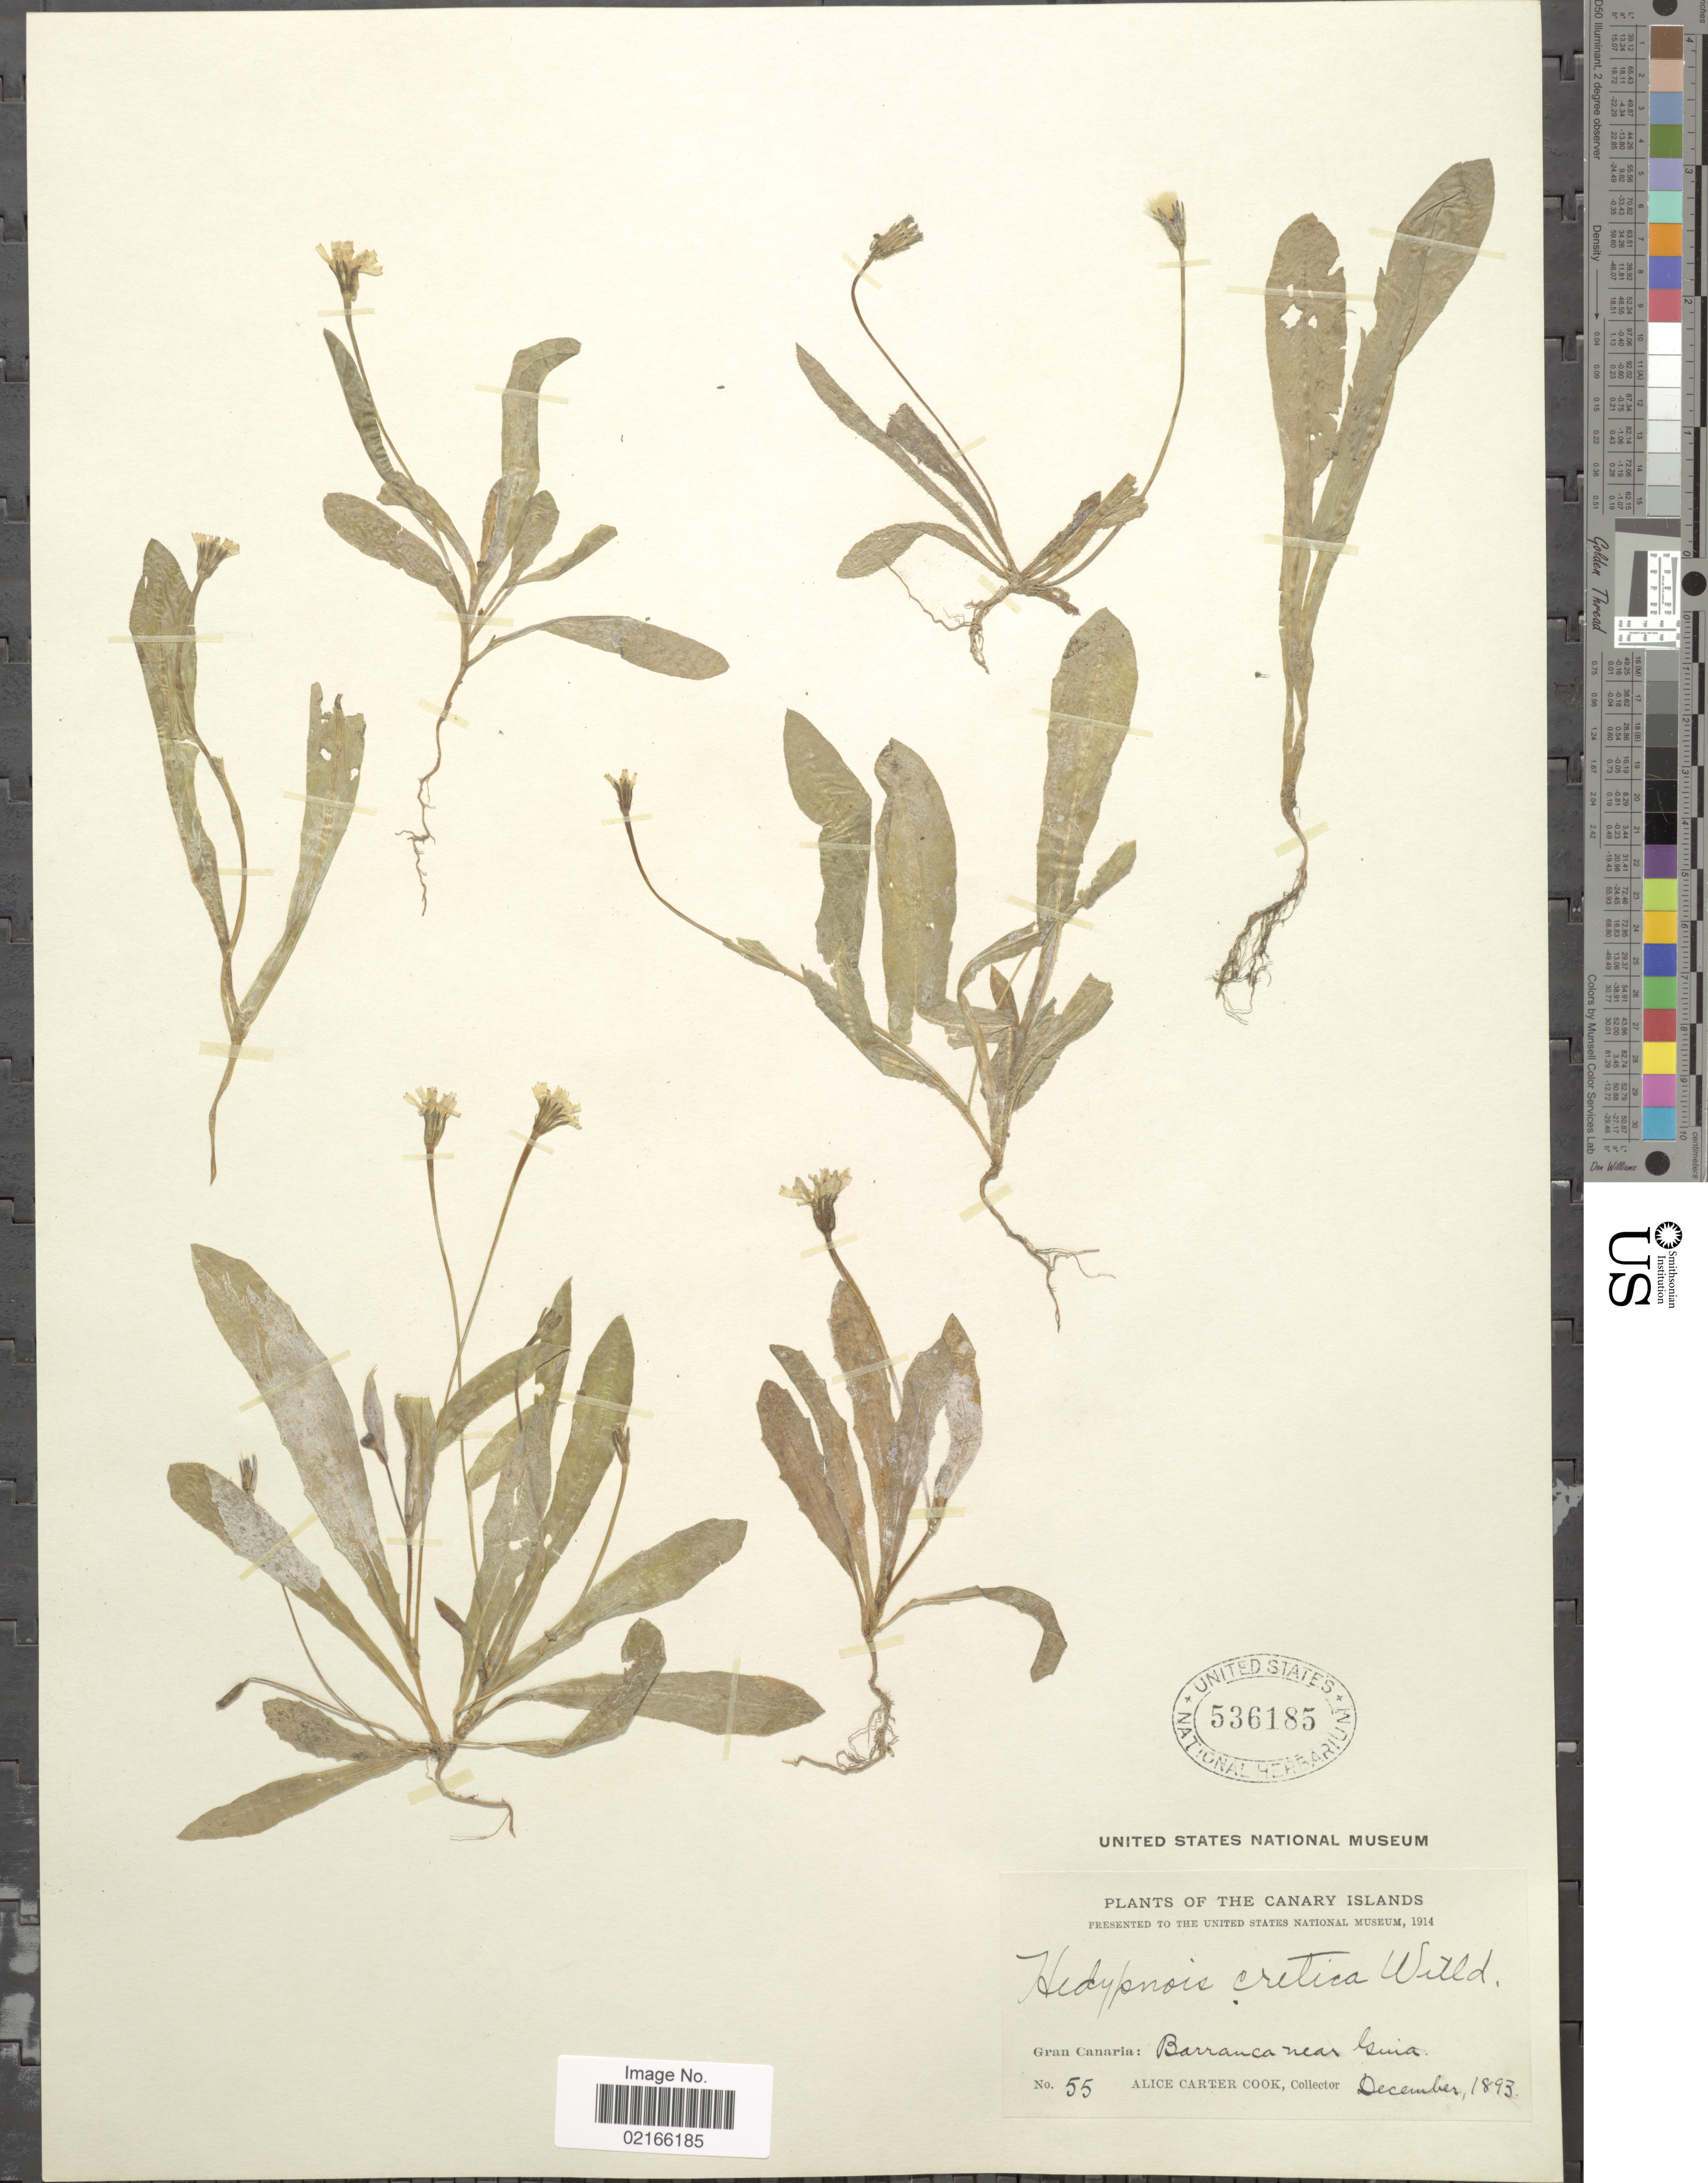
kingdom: Plantae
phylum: Tracheophyta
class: Magnoliopsida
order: Asterales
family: Asteraceae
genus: Hedypnois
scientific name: Hedypnois rhagadioloides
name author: (L.) F.W. Schmidt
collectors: Alice C. Cook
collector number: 55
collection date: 1893-12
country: Spain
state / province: Canarias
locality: Canary Islands. Gran Canaria: Barranca near Guia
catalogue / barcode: US 536185